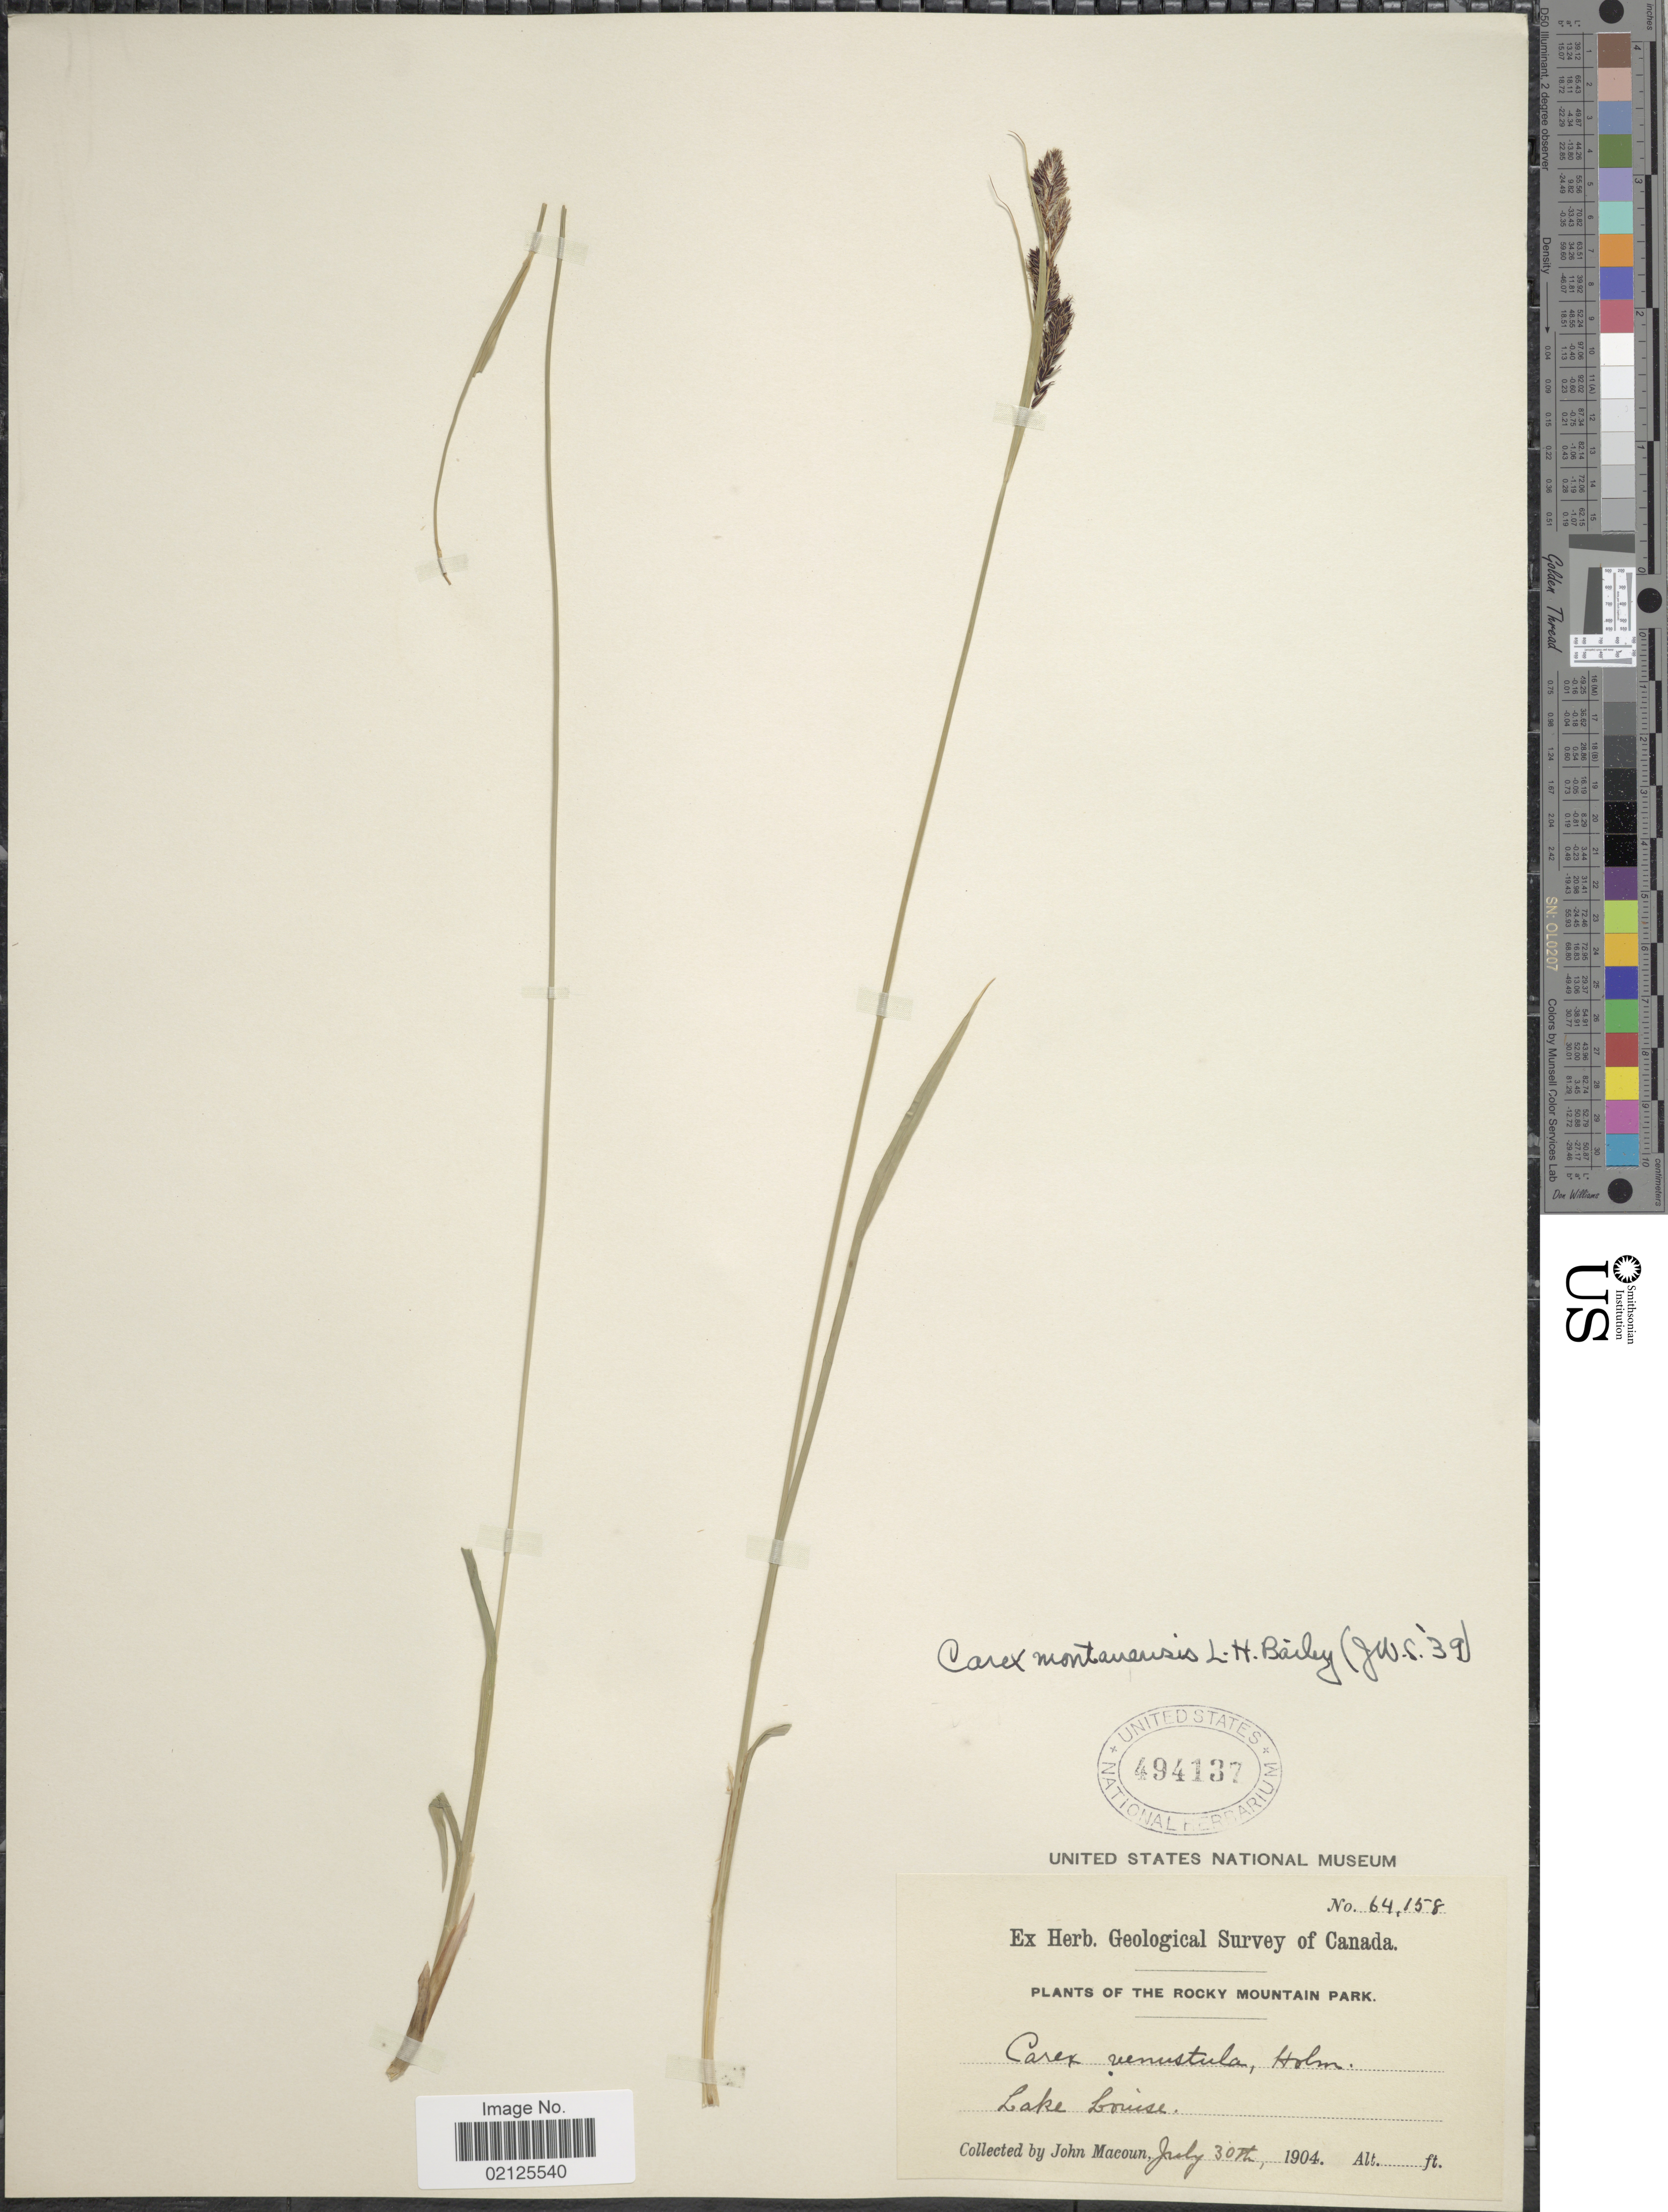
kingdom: Plantae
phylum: Tracheophyta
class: Liliopsida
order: Poales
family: Cyperaceae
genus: Carex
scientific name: Carex podocarpa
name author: R. Br.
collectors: J. Macoun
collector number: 64158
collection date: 1904-07-30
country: Canada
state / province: Alberta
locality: The Rocky Mountain Park, Lake Louise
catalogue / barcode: US 494137